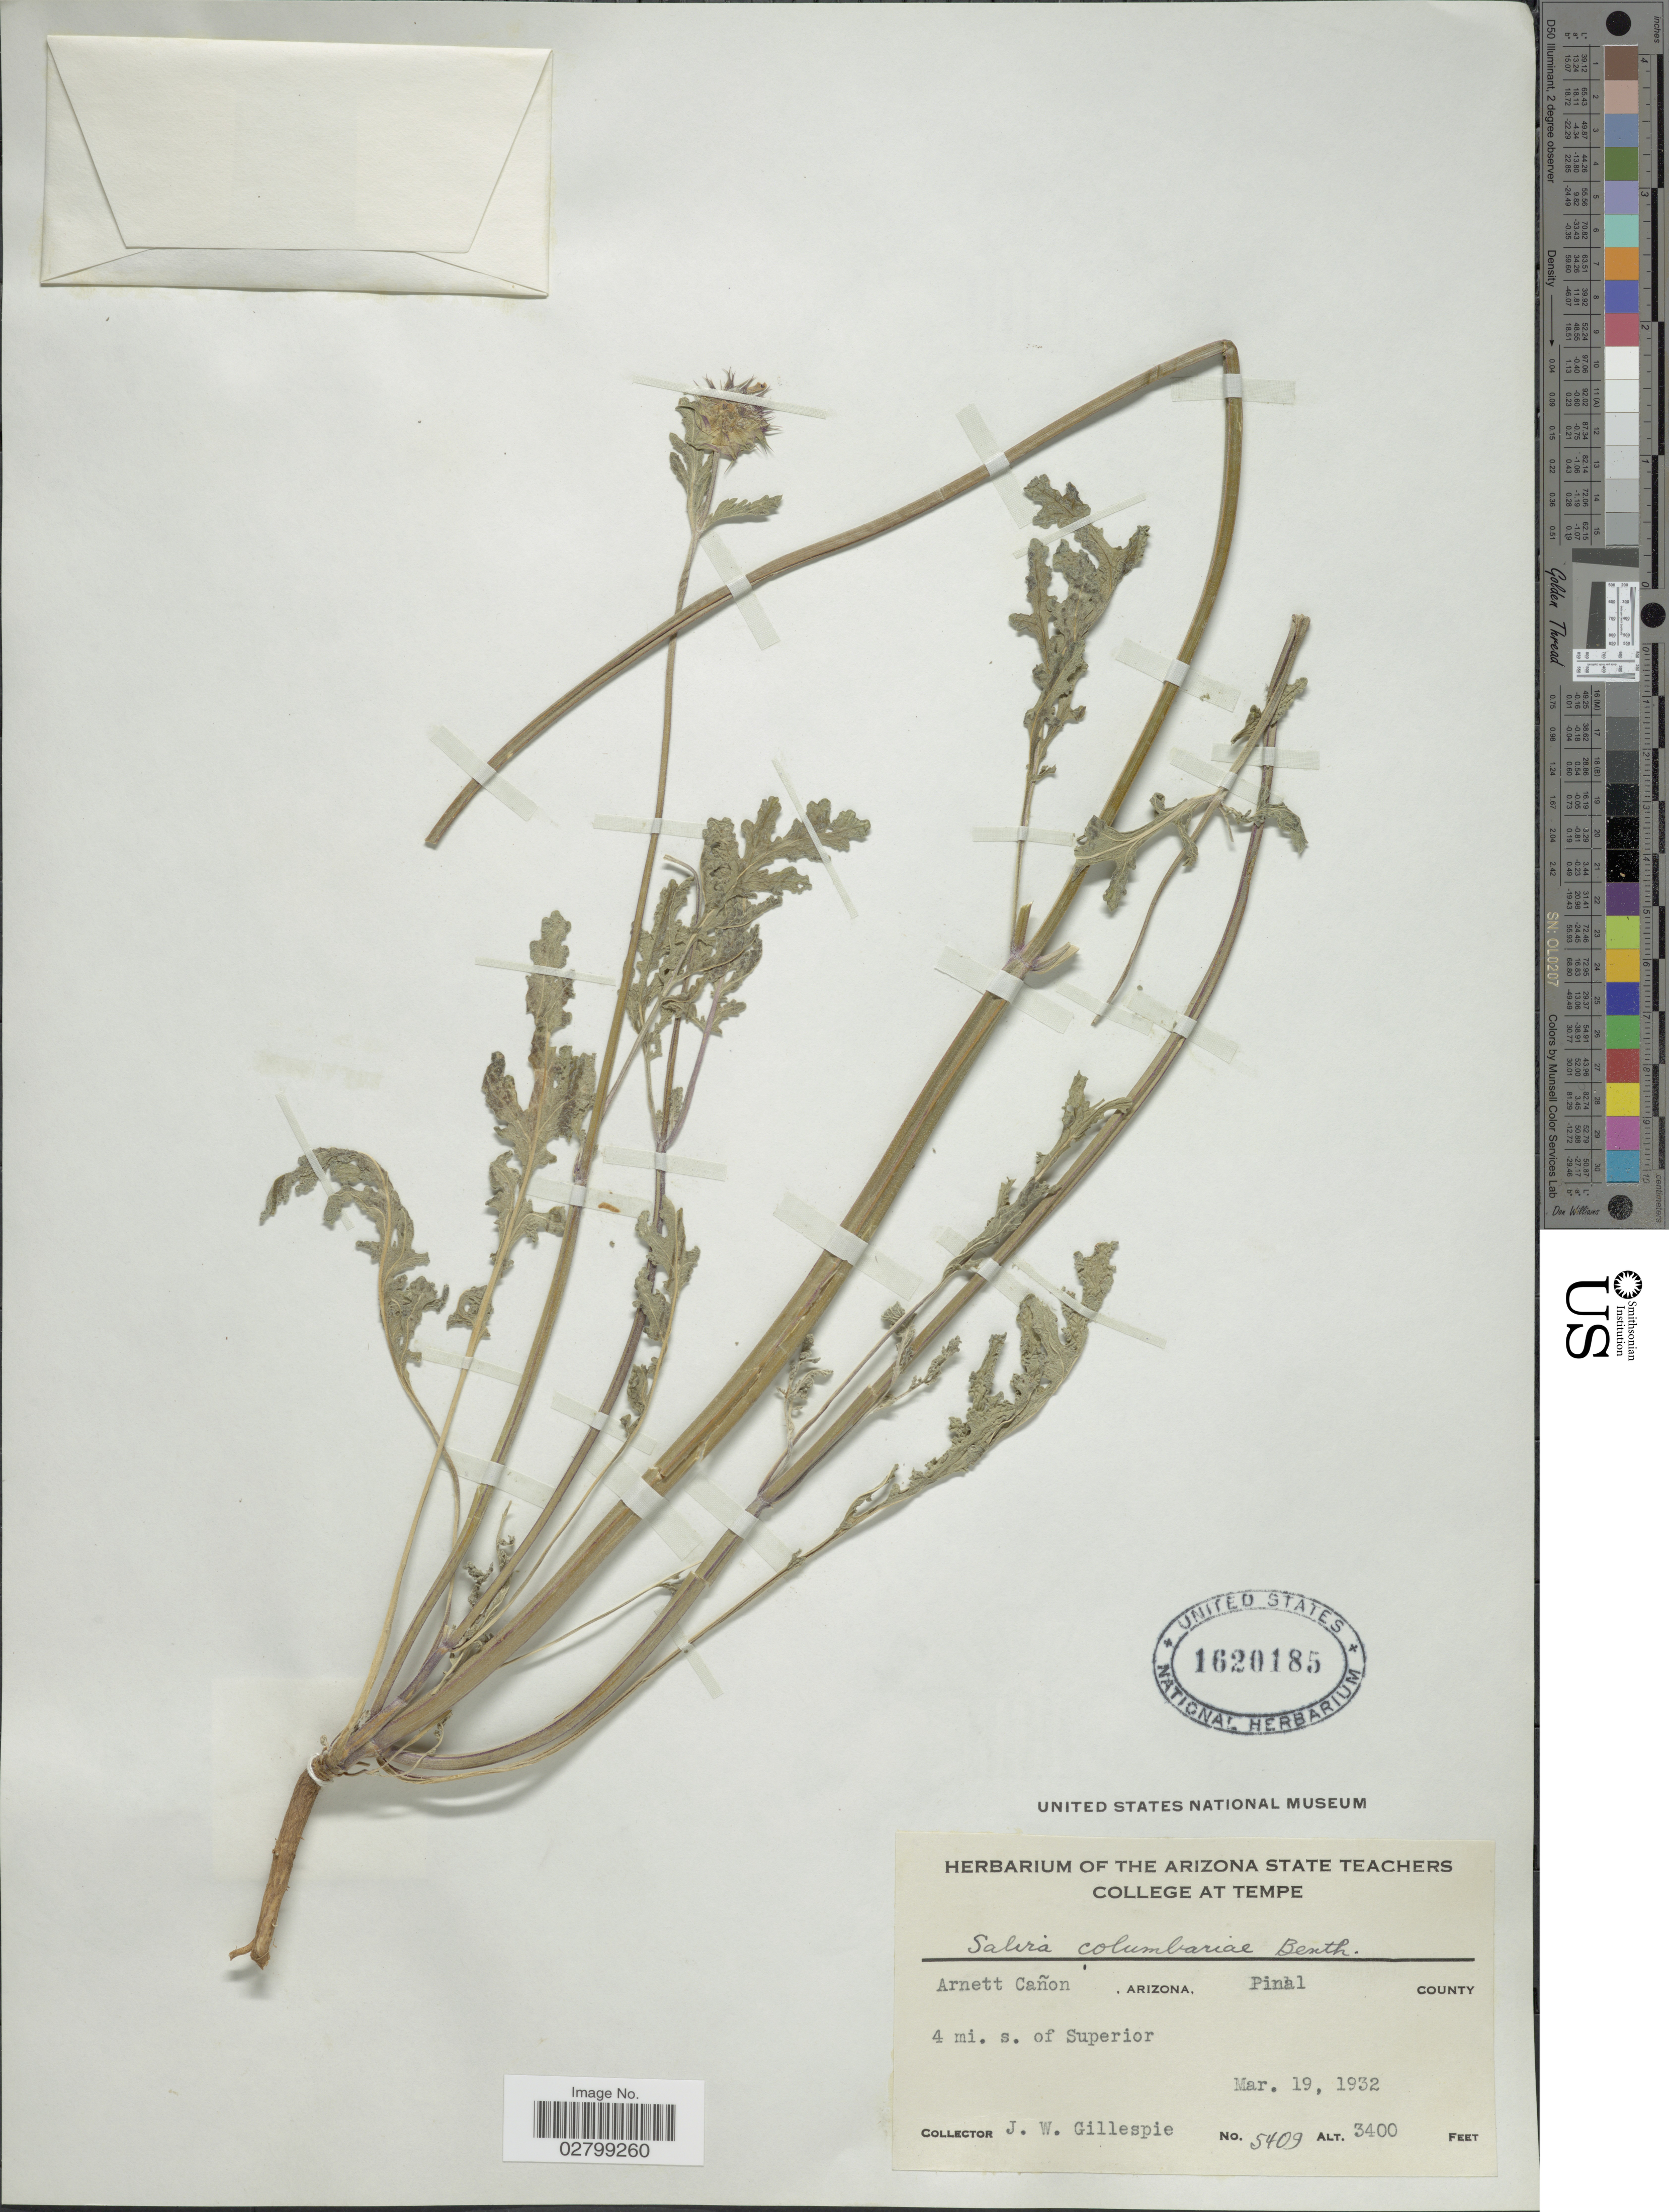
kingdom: Plantae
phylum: Tracheophyta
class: Magnoliopsida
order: Lamiales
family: Lamiaceae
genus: Salvia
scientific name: Salvia columbariae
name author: Benth.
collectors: J. W. Gillespie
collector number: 5409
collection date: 1932-03-19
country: United States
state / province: Arizona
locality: Arnett Cañon. Pinal County, 4 mi. s. of Superior.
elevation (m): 1036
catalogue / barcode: US 1620185